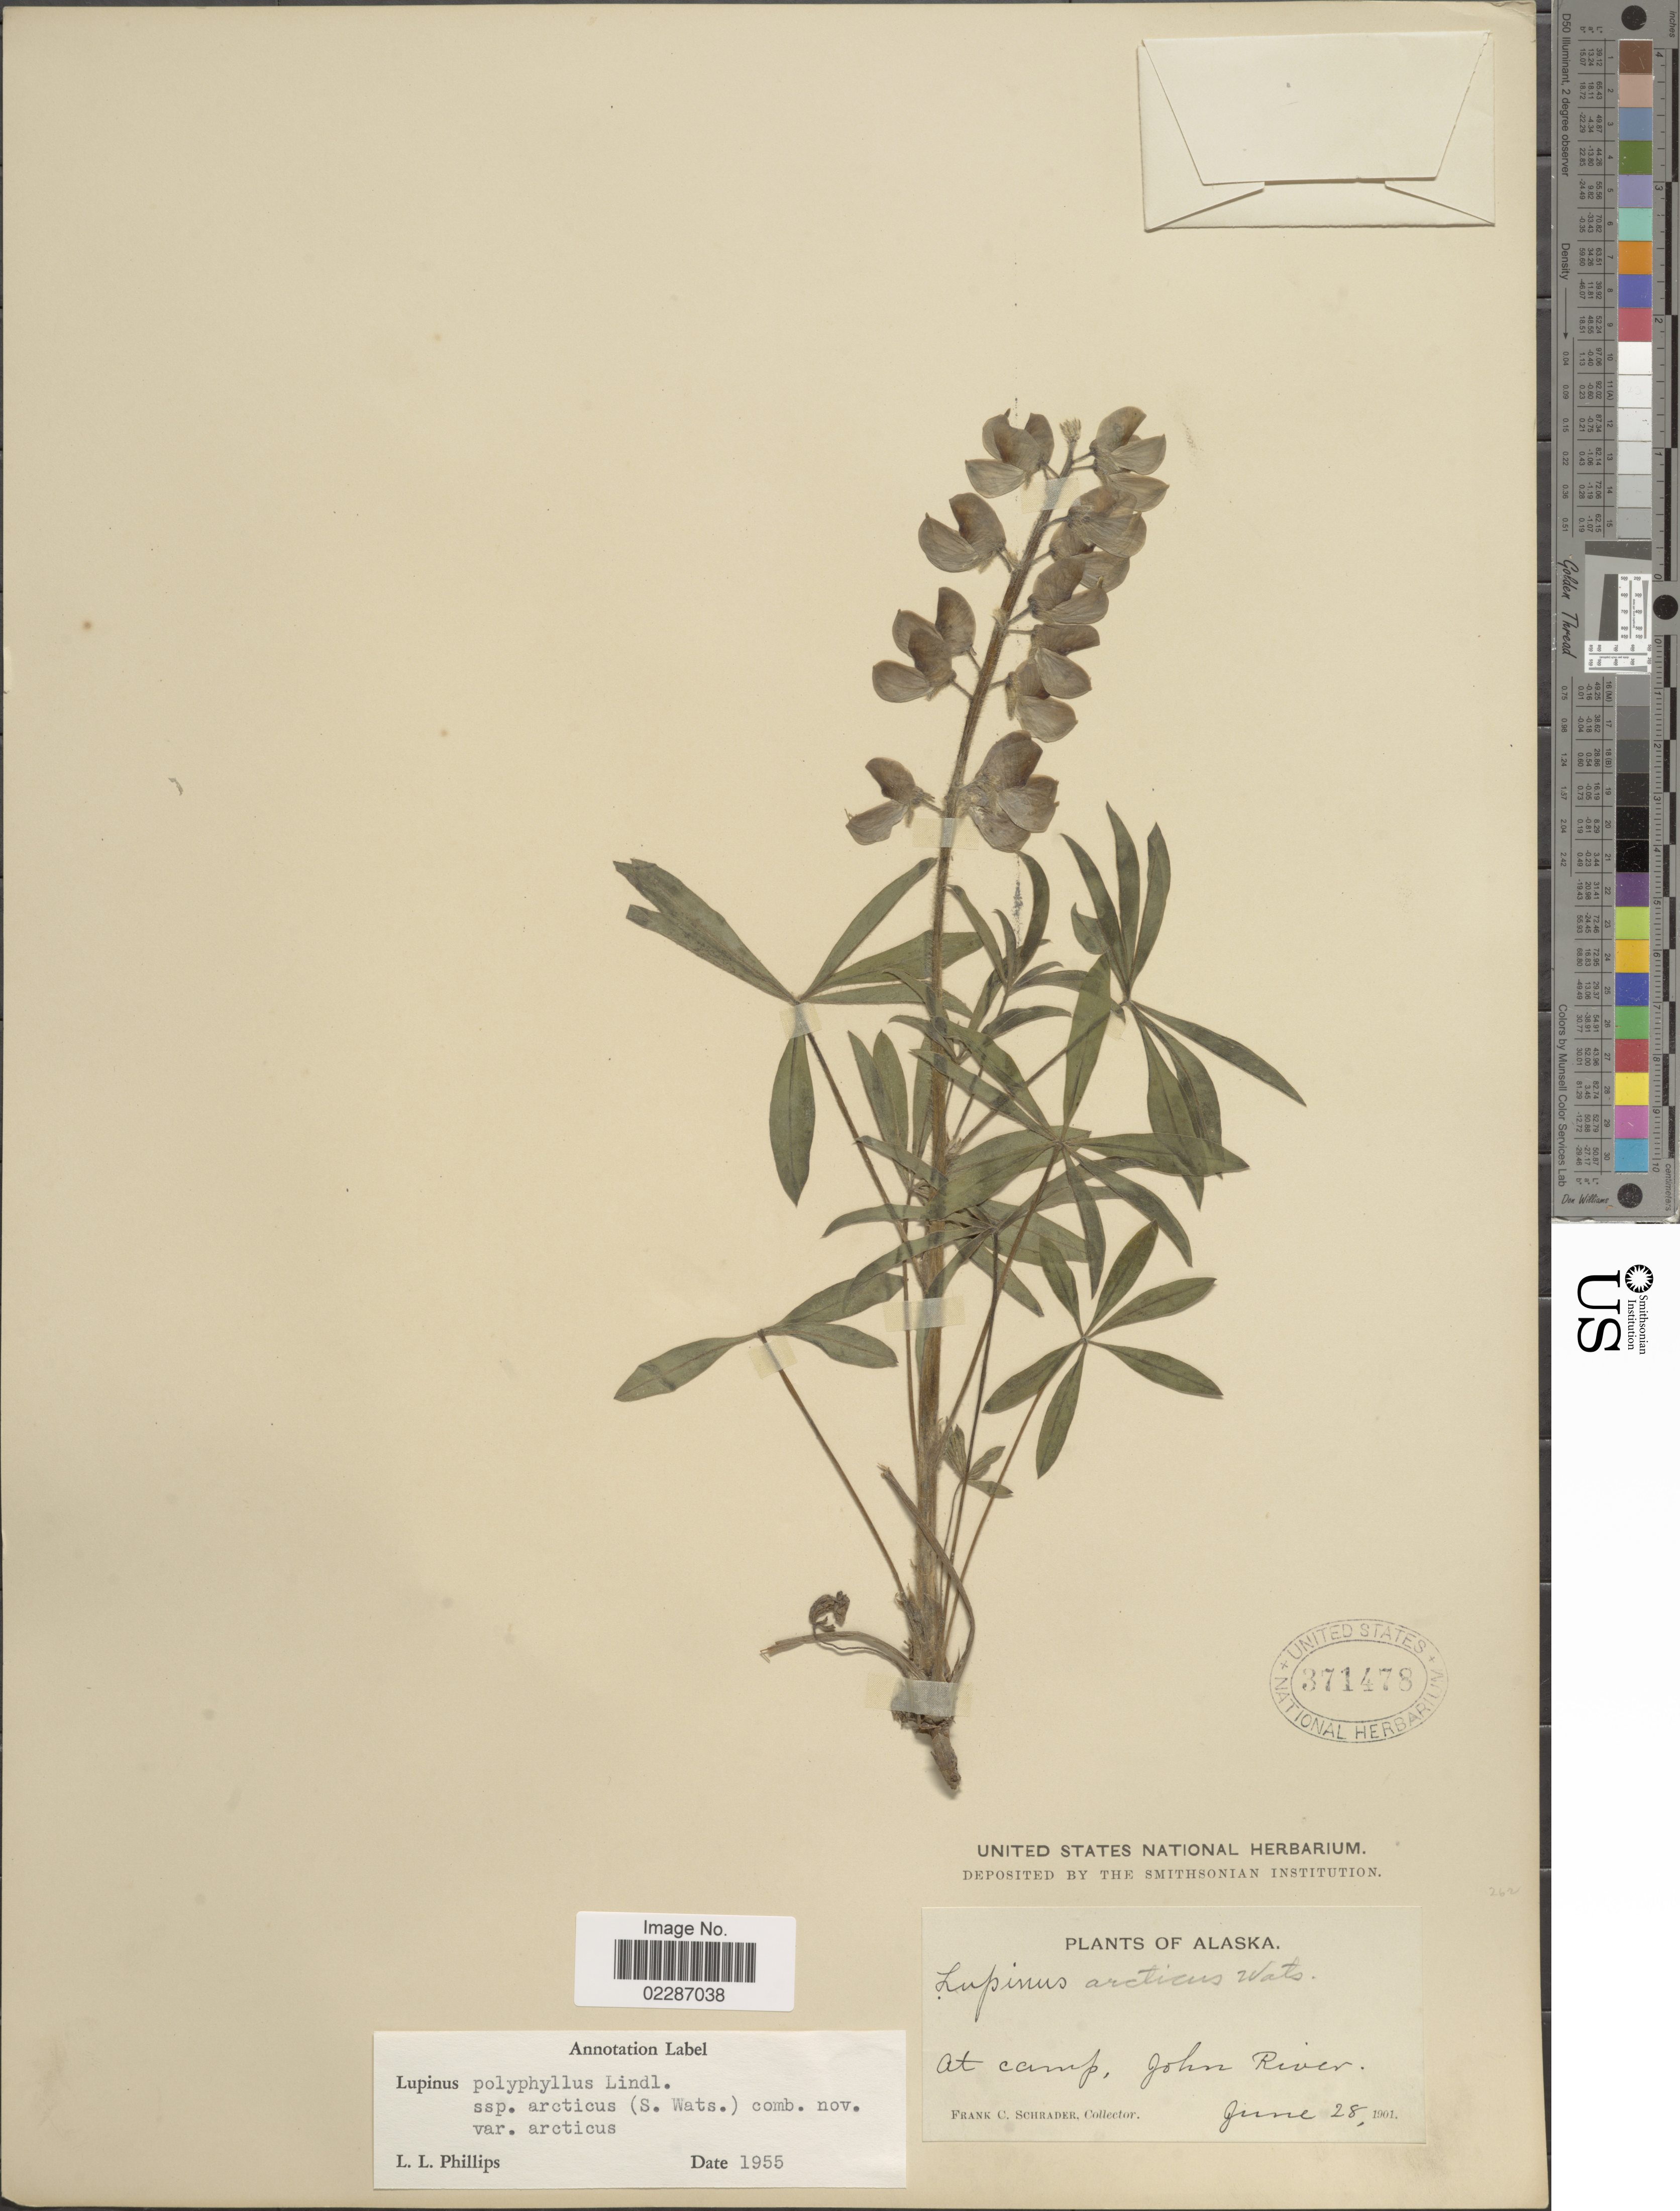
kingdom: Plantae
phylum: Tracheophyta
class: Magnoliopsida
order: Fabales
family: Fabaceae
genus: Lupinus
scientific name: Lupinus arcticus subsp. arcticus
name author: S. Watson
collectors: F. C. Schrader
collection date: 1901-06-28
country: United States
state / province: Alaska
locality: At camp, John River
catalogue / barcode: US 371478